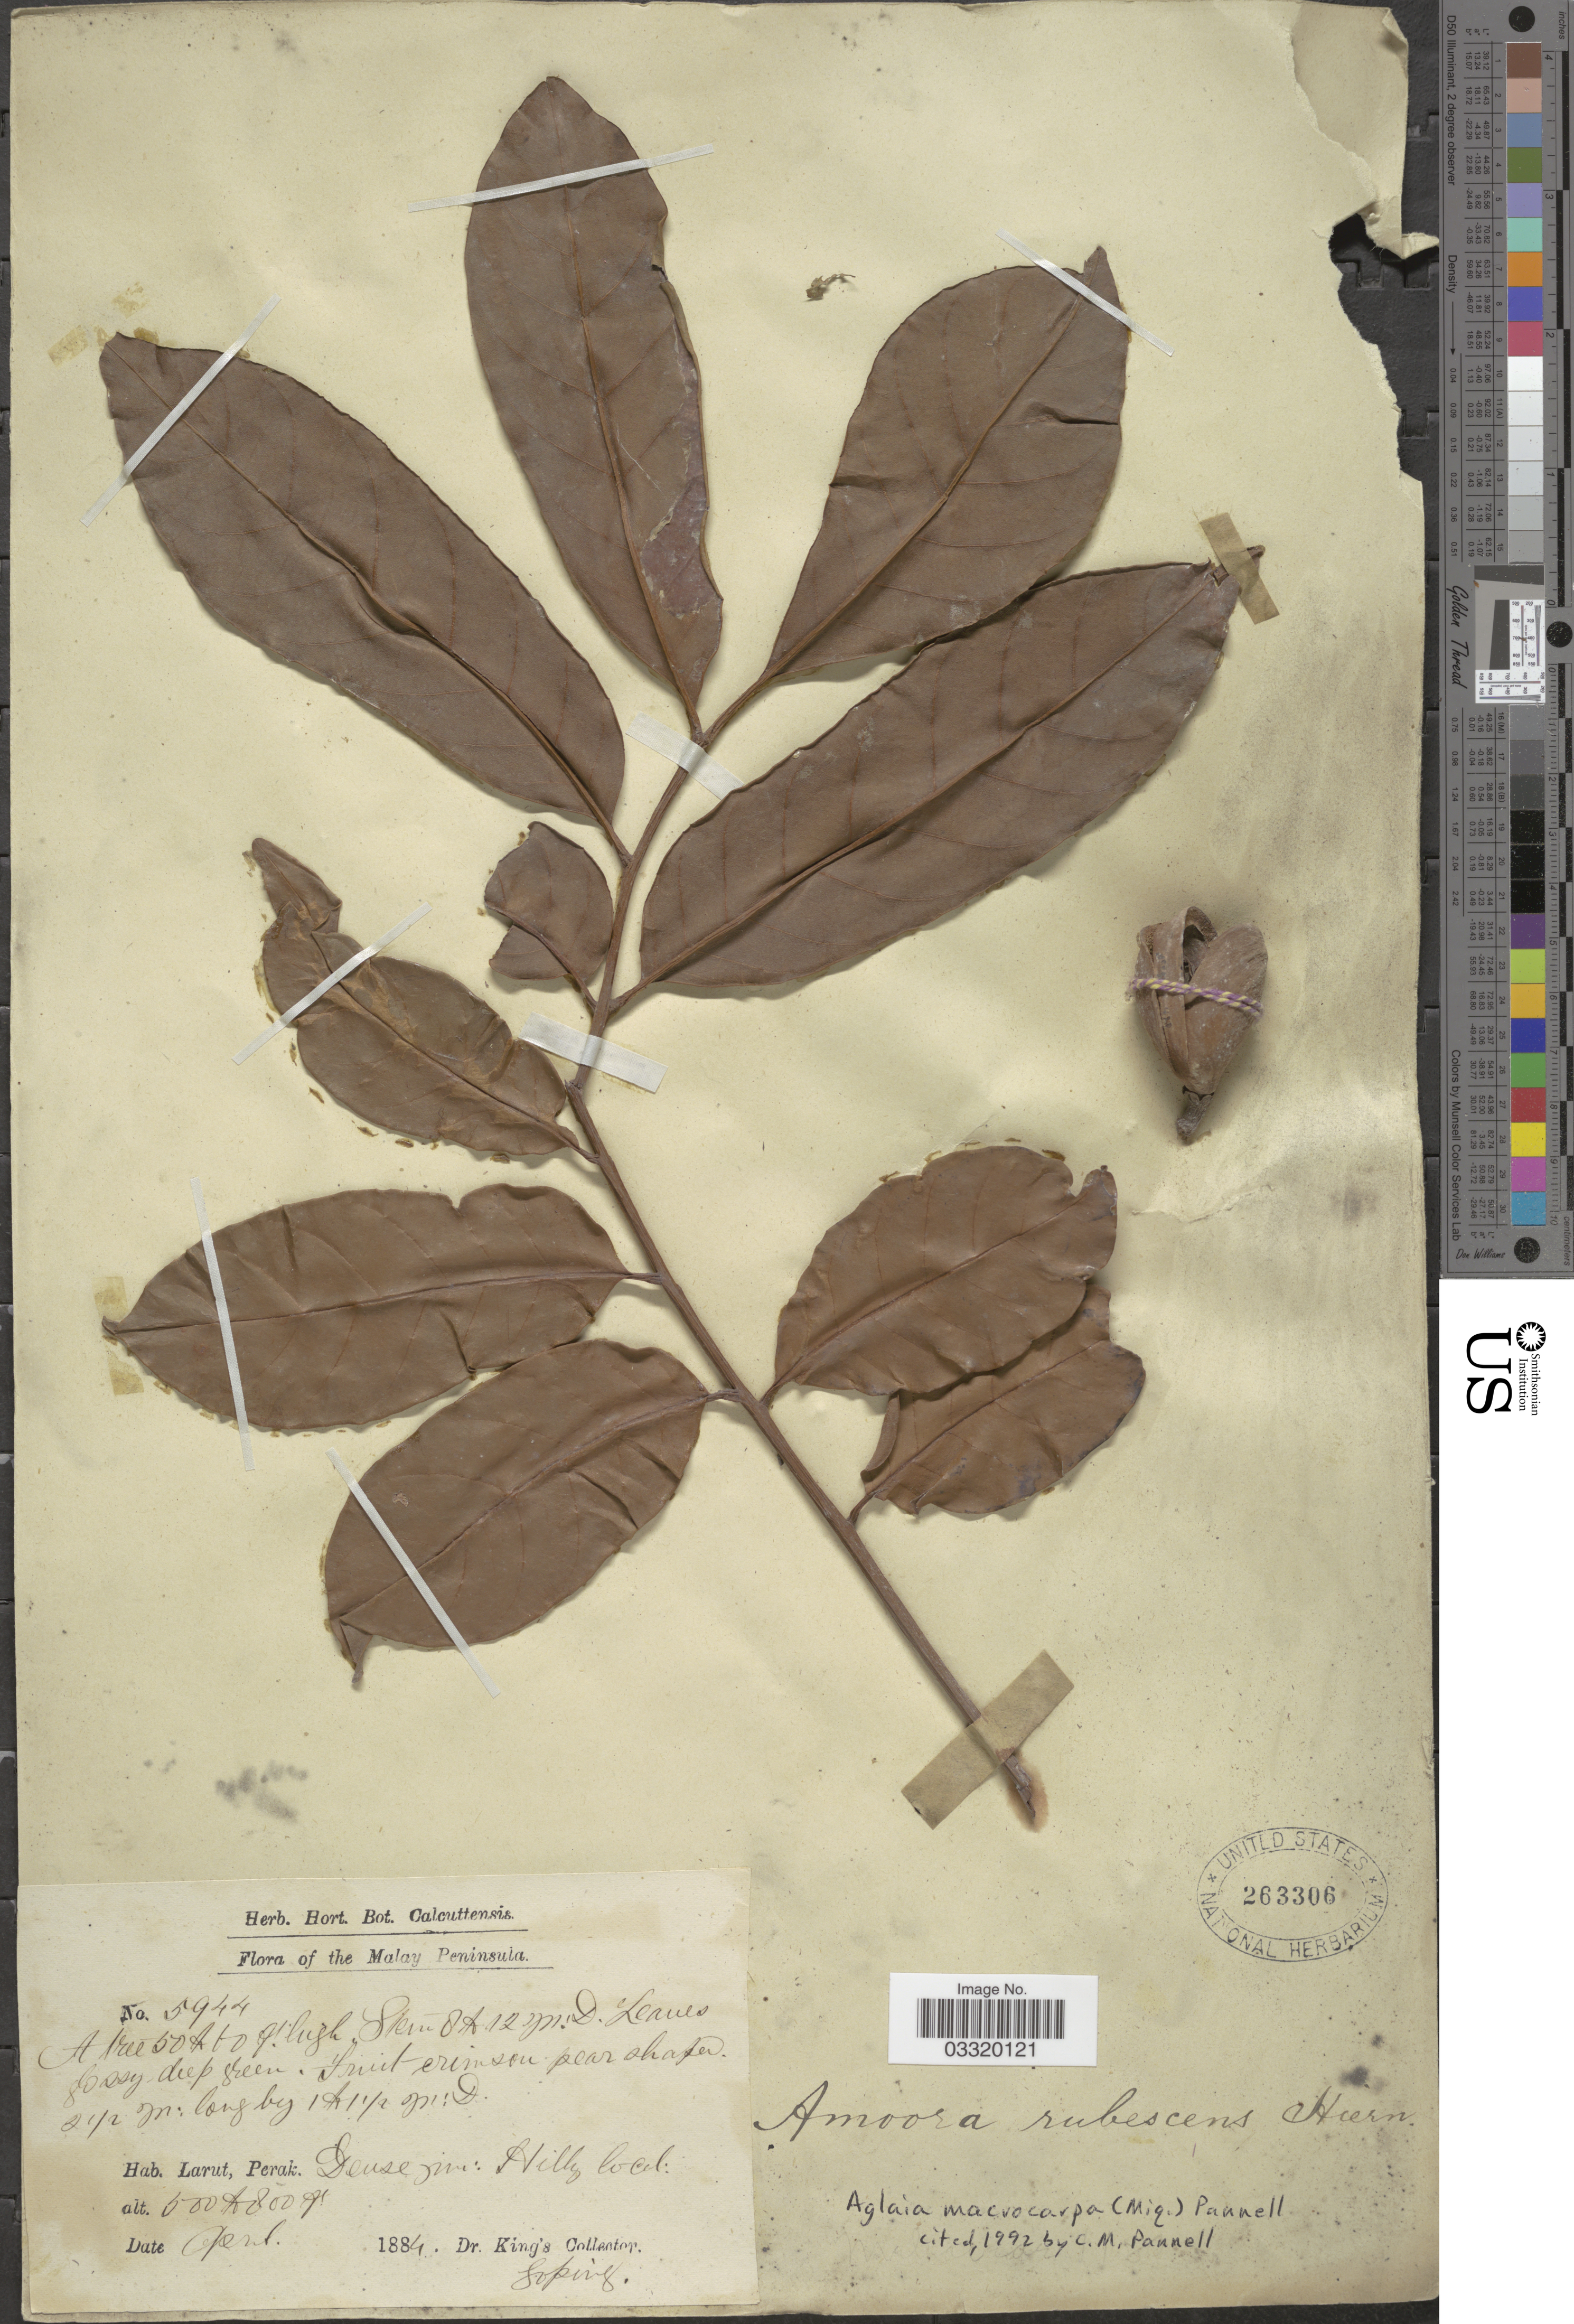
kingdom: Plantae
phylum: Tracheophyta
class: Magnoliopsida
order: Sapindales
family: Meliaceae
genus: Aglaia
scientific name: Aglaia macrocarpa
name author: (Miq.) Pannell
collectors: Dr. King's collector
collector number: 5944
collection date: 1884-04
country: Malaysia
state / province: Perak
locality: Malay Peninsula. Larut, Perak. Dense jun. Hilly local. Goping.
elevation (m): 183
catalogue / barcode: US 263306